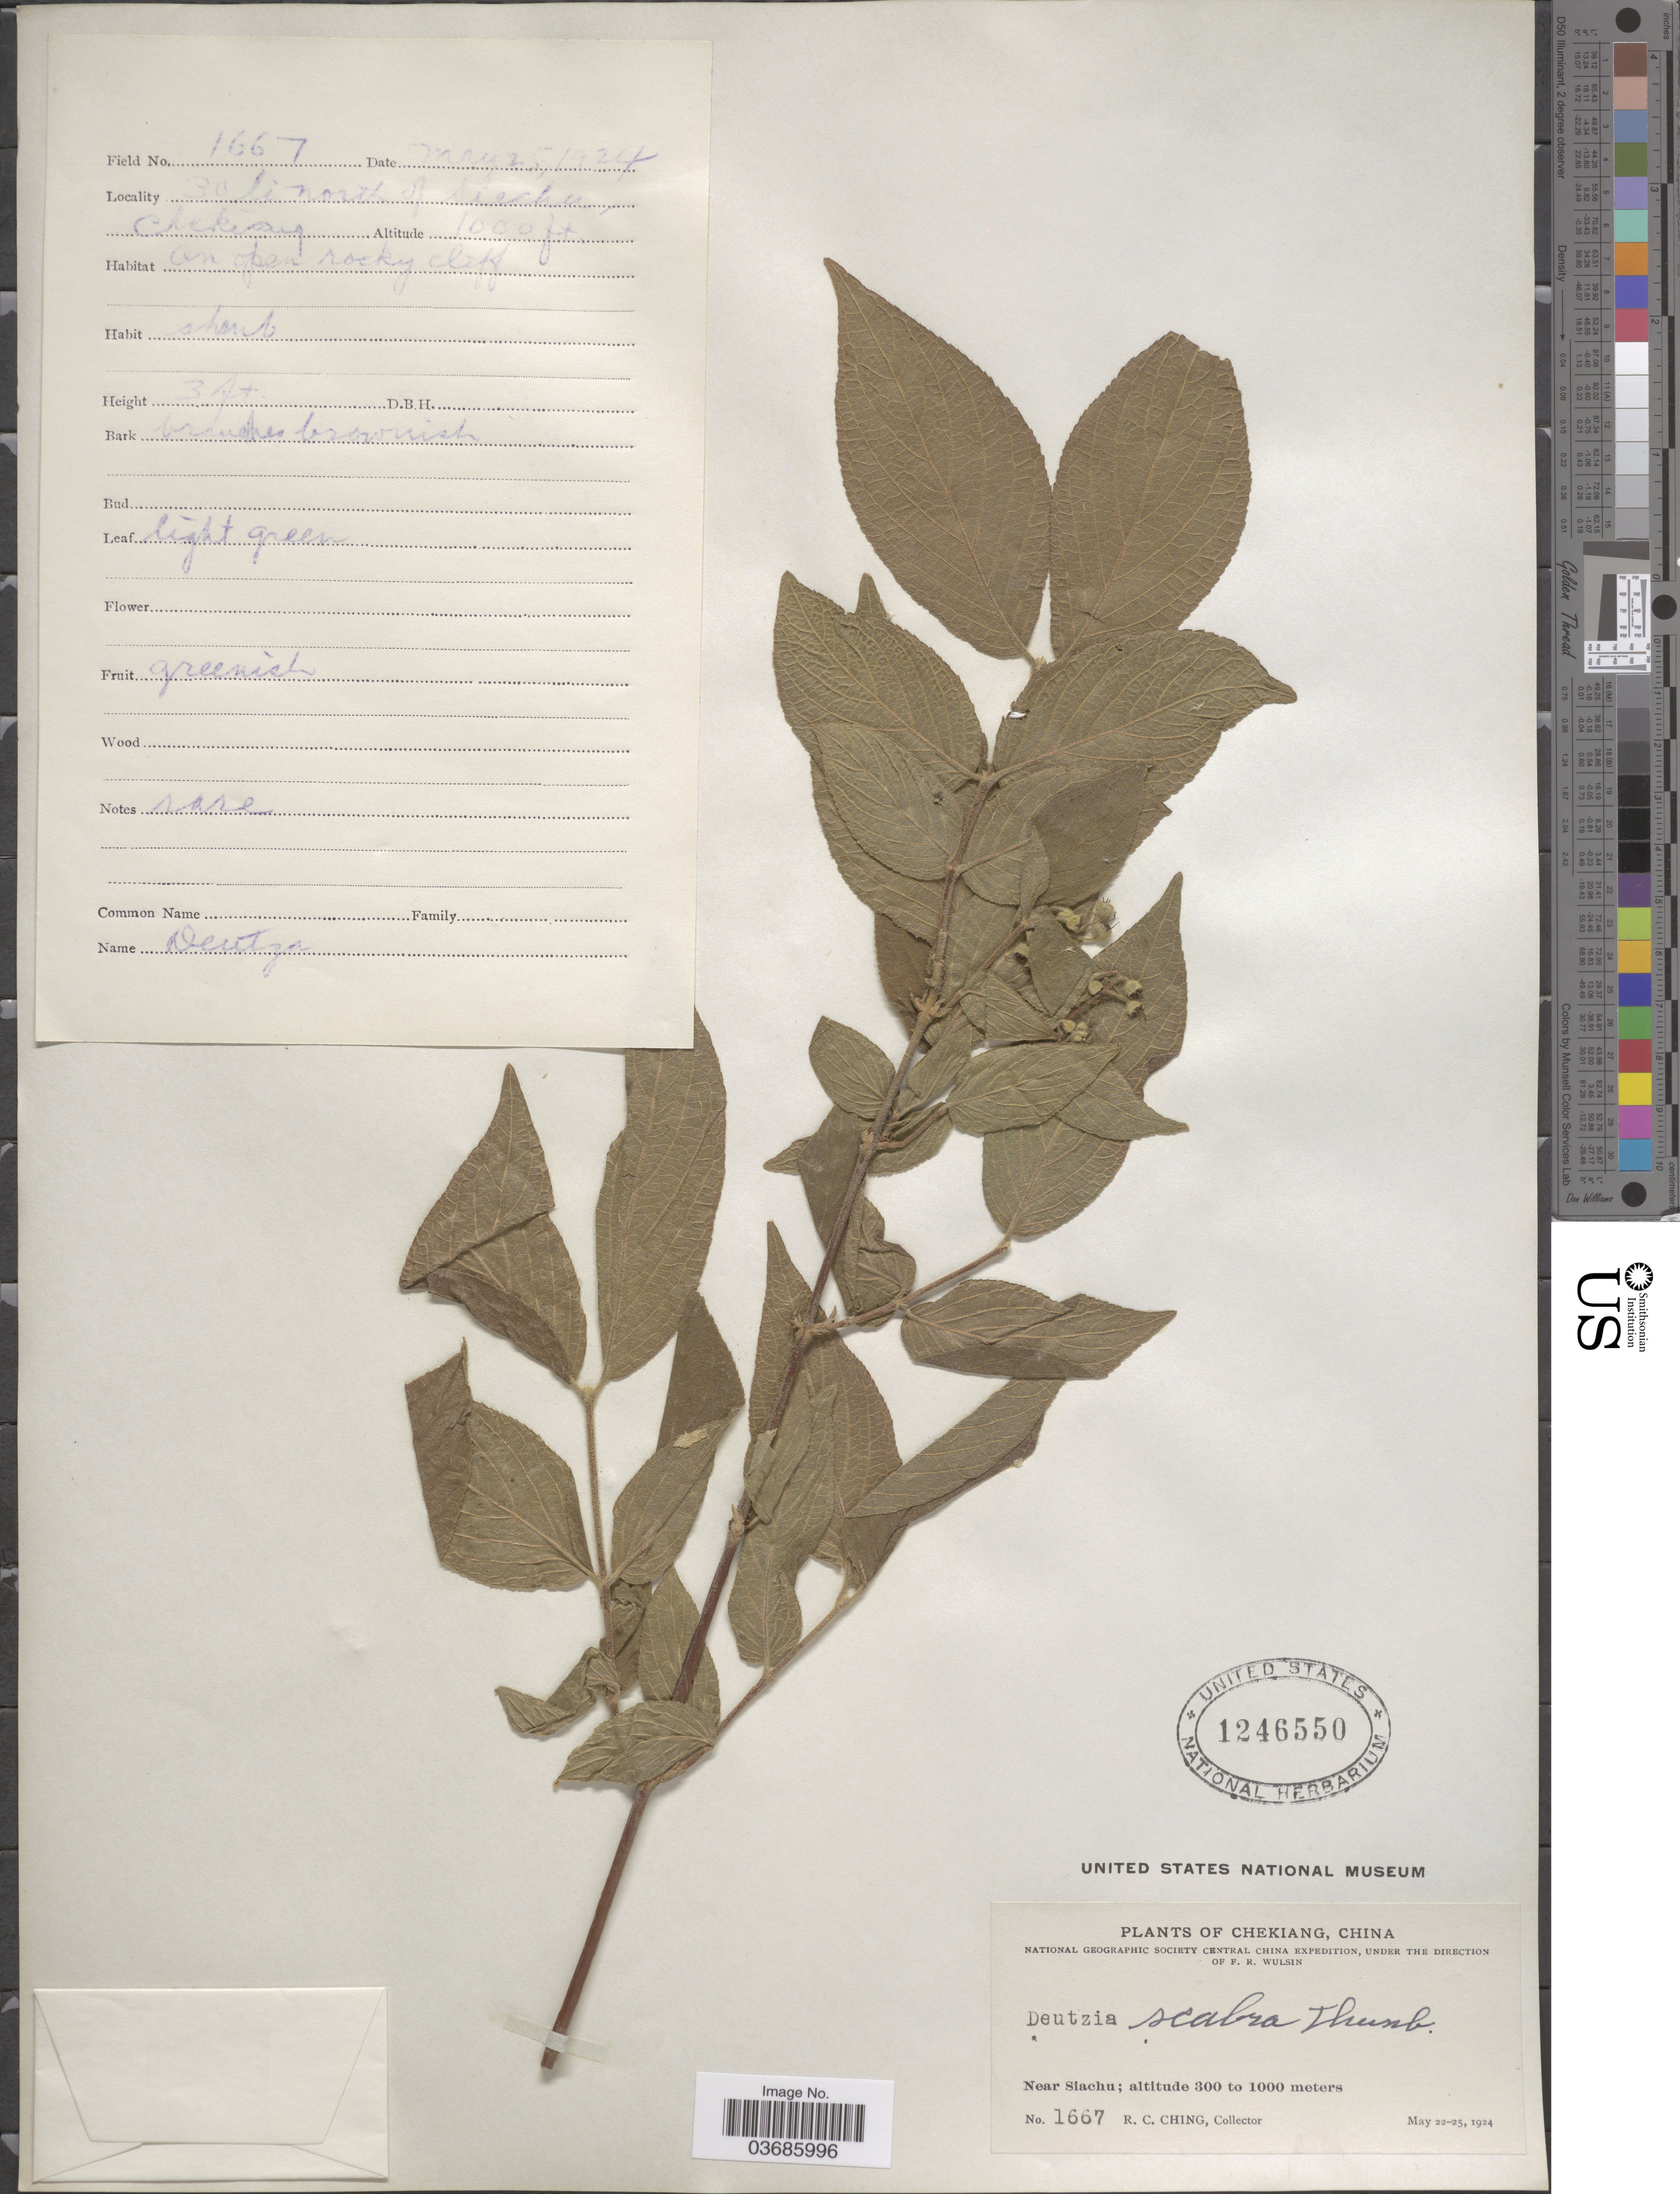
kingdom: Plantae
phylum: Tracheophyta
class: Magnoliopsida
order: Cornales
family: Hydrangeaceae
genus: Deutzia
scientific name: Deutzia scabra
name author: Thunb.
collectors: R. C. Ching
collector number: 1667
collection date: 1924-05-25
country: China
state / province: Zhejiang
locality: Chekiang. National Geographic Society Central China Expedition. Near Siachu. 30 li north of Siachu.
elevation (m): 305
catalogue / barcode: US 1246550